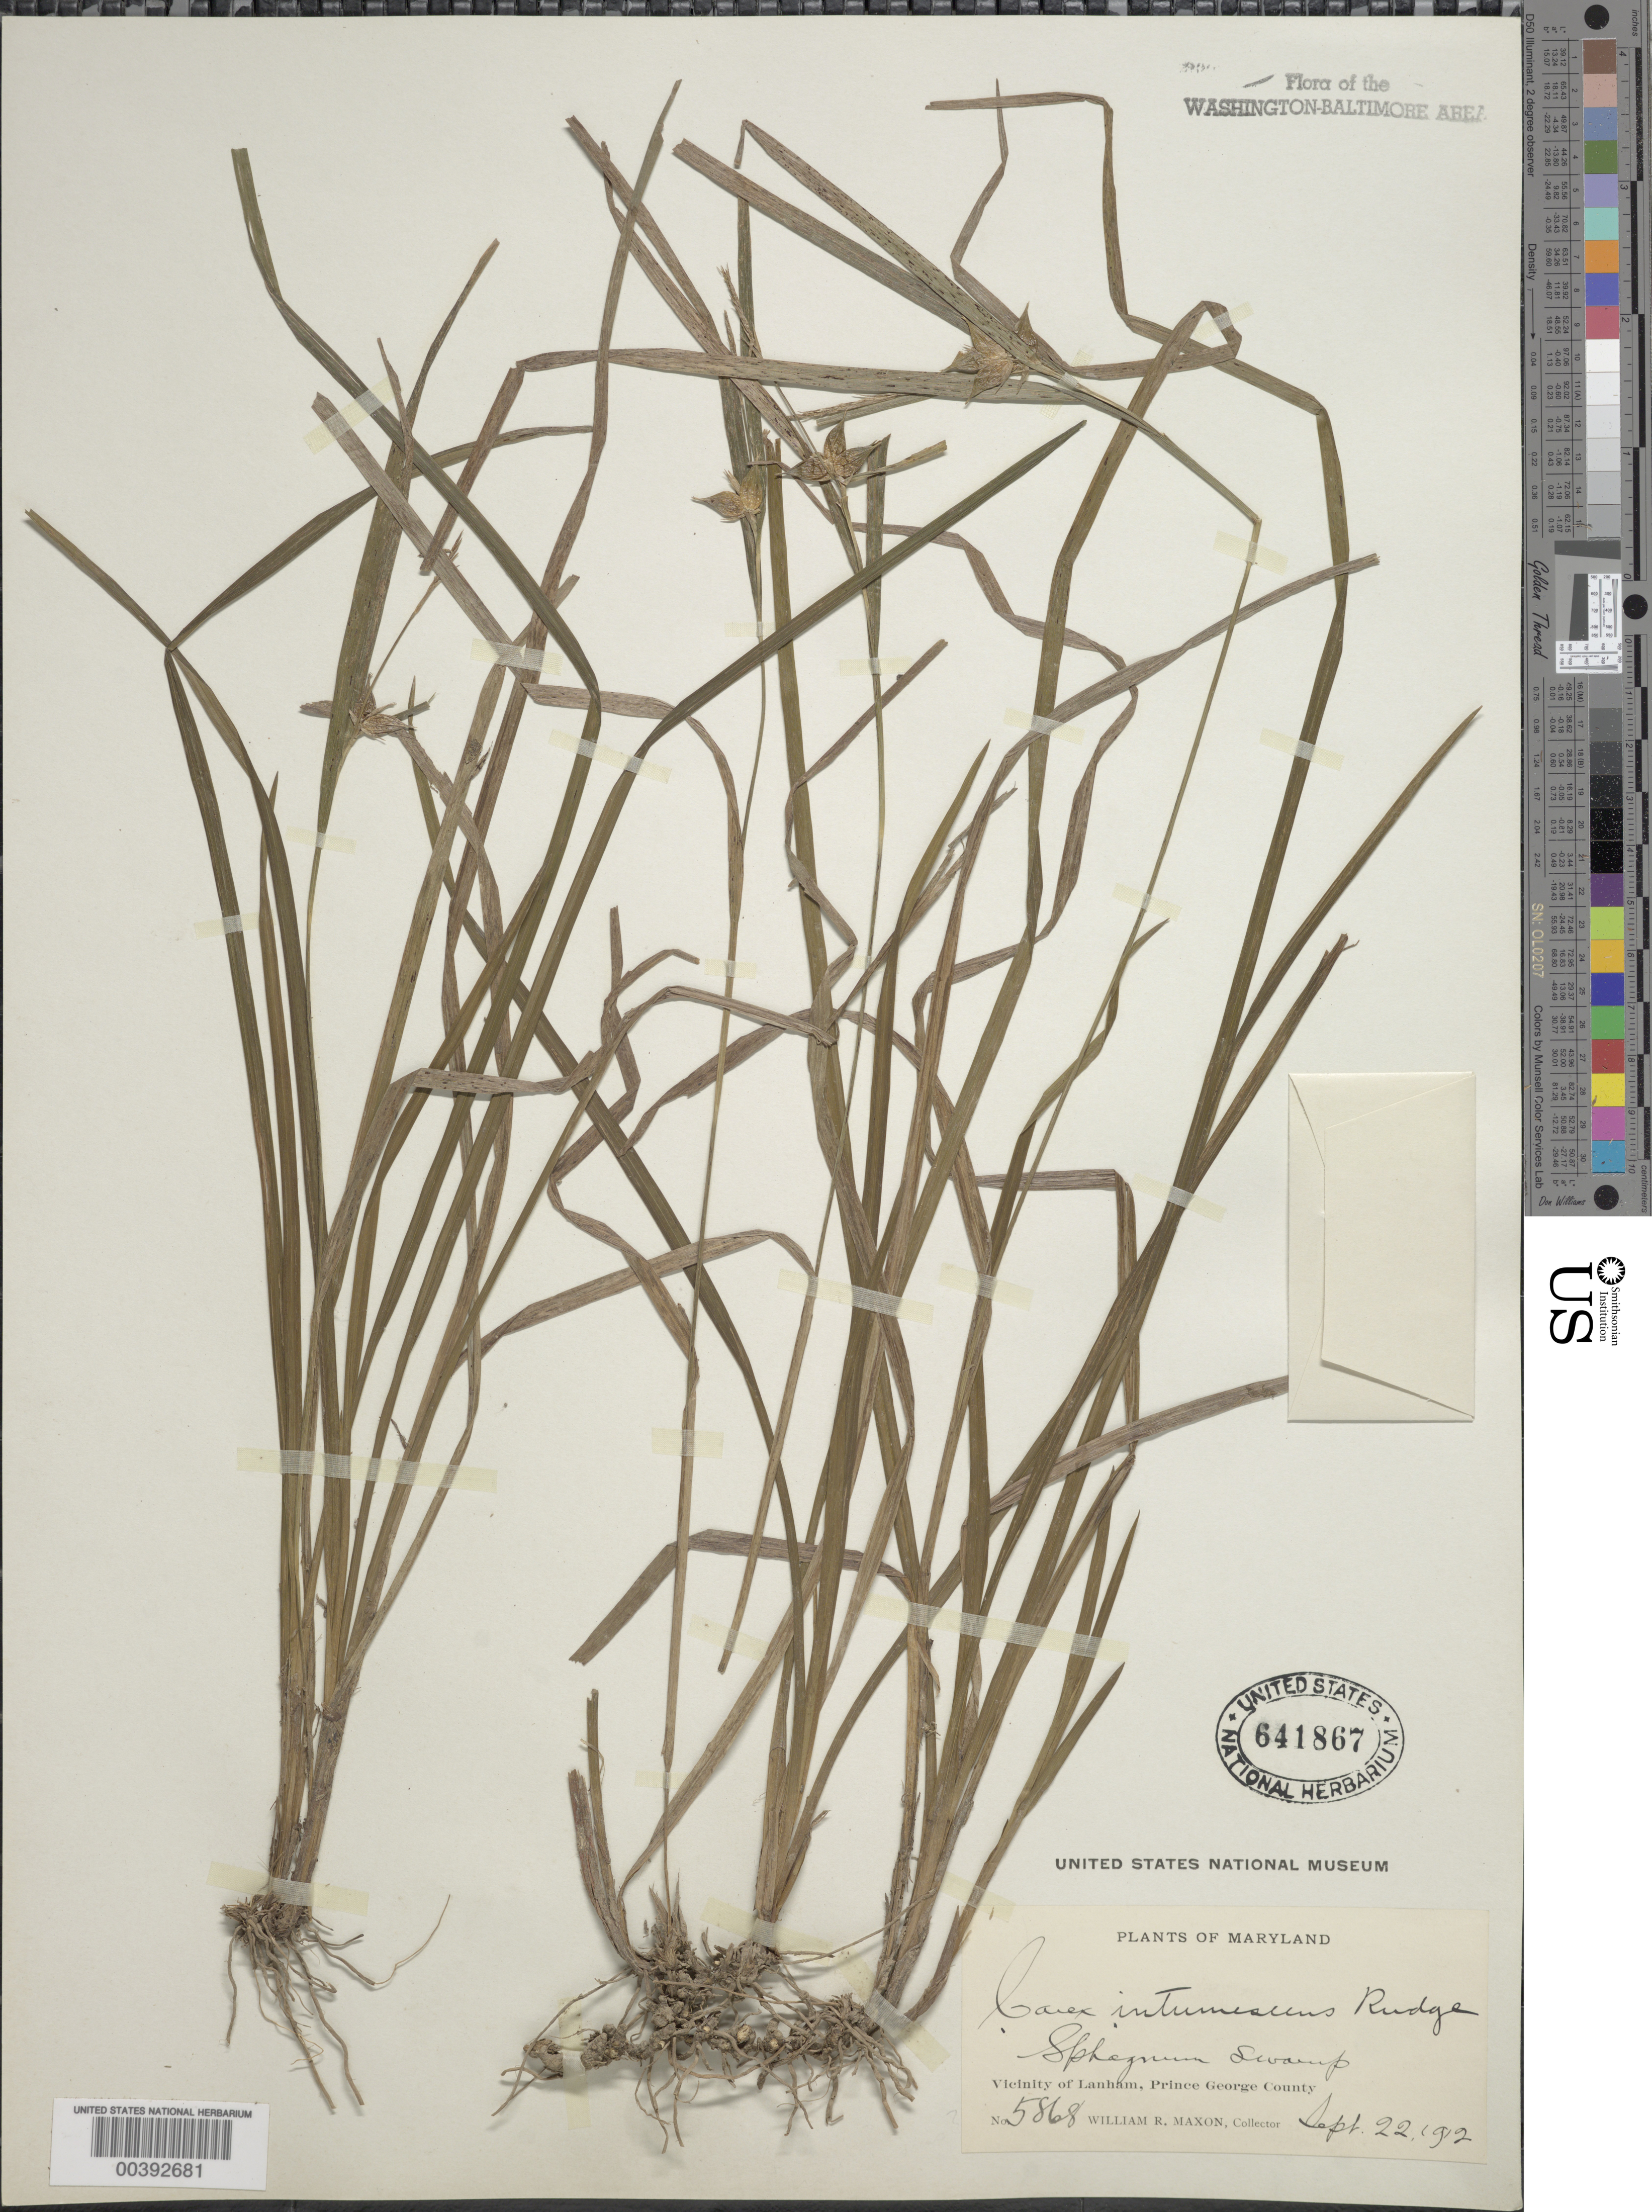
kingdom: Plantae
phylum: Tracheophyta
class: Liliopsida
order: Poales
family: Cyperaceae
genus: Carex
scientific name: Carex intumescens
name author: Rudge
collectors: W. R. Maxon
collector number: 5868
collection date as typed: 22 Sep 1912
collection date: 1912-09-22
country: United States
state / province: Maryland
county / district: Prince George's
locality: Lanham vicinity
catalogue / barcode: US 641867